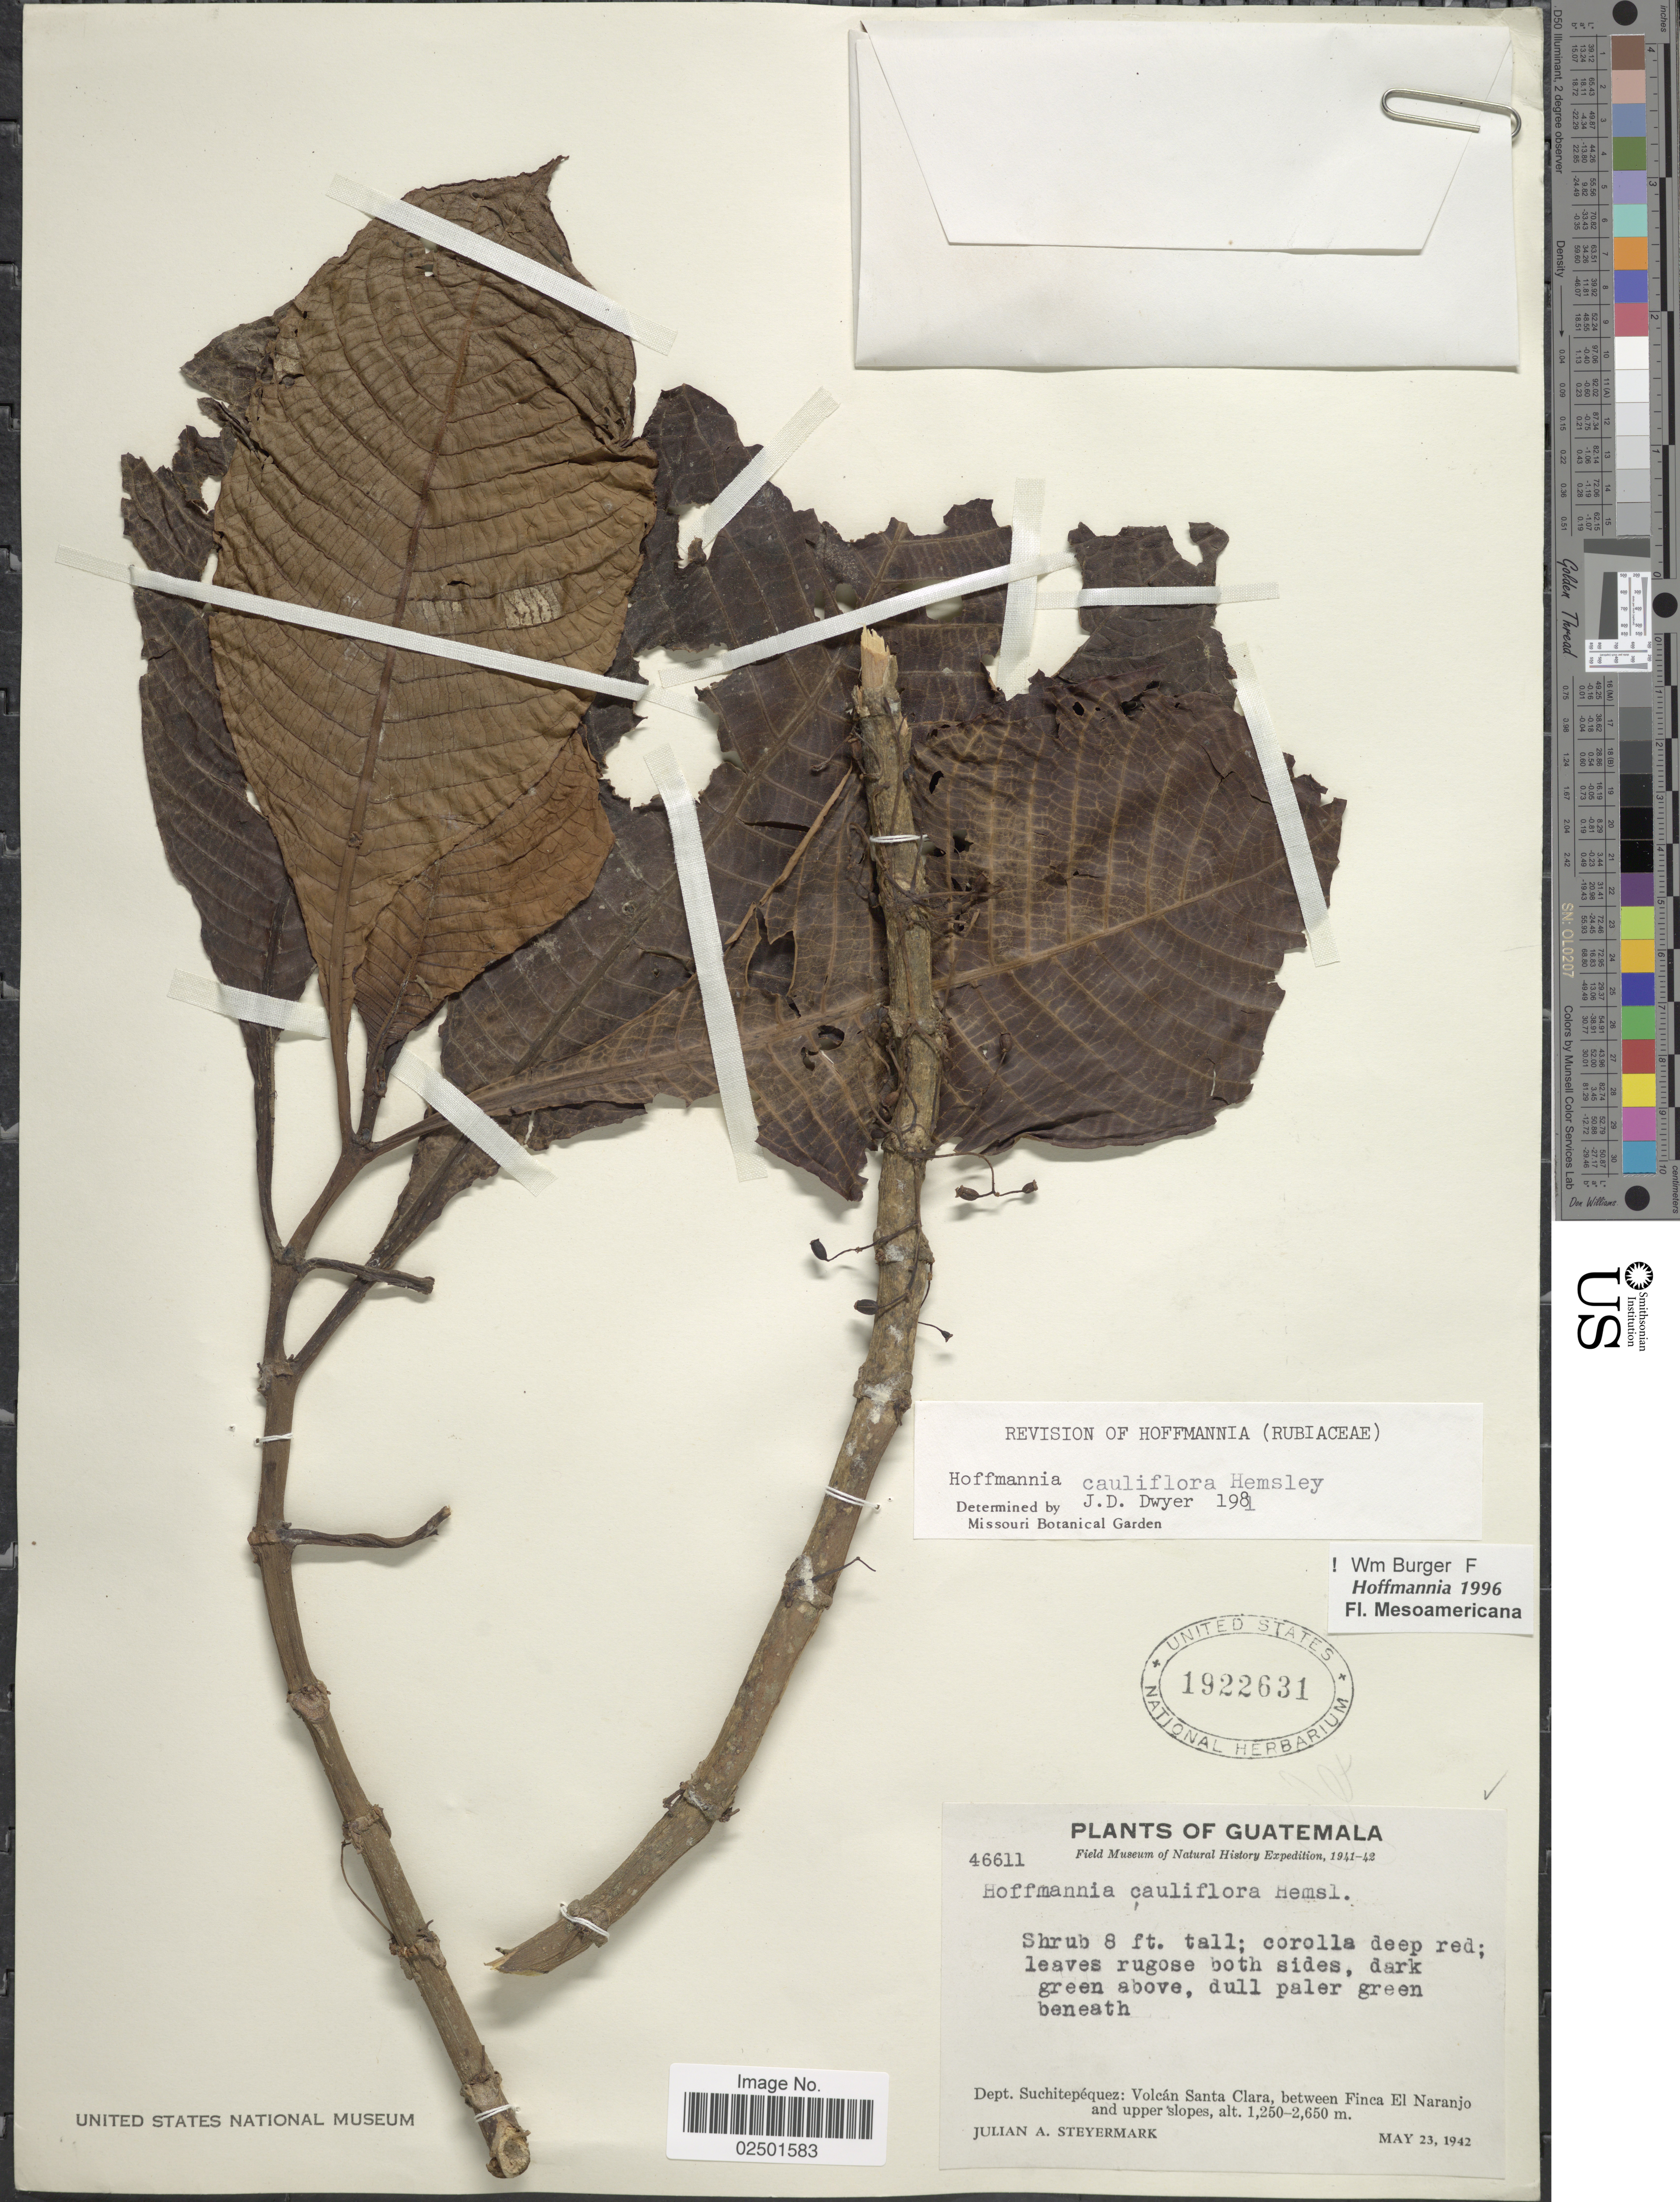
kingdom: Plantae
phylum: Tracheophyta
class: Magnoliopsida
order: Gentianales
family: Rubiaceae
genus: Hoffmannia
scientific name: Hoffmannia cauliflora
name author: Hemsl.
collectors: J. Steyermark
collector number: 46611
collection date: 1942-05-23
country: Guatemala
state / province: Suchitepéquez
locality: Dept. Suchitepéquez: Volcán Santa Clara, between Finca El Naranjo and upper slopes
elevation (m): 1250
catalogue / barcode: US 1922631